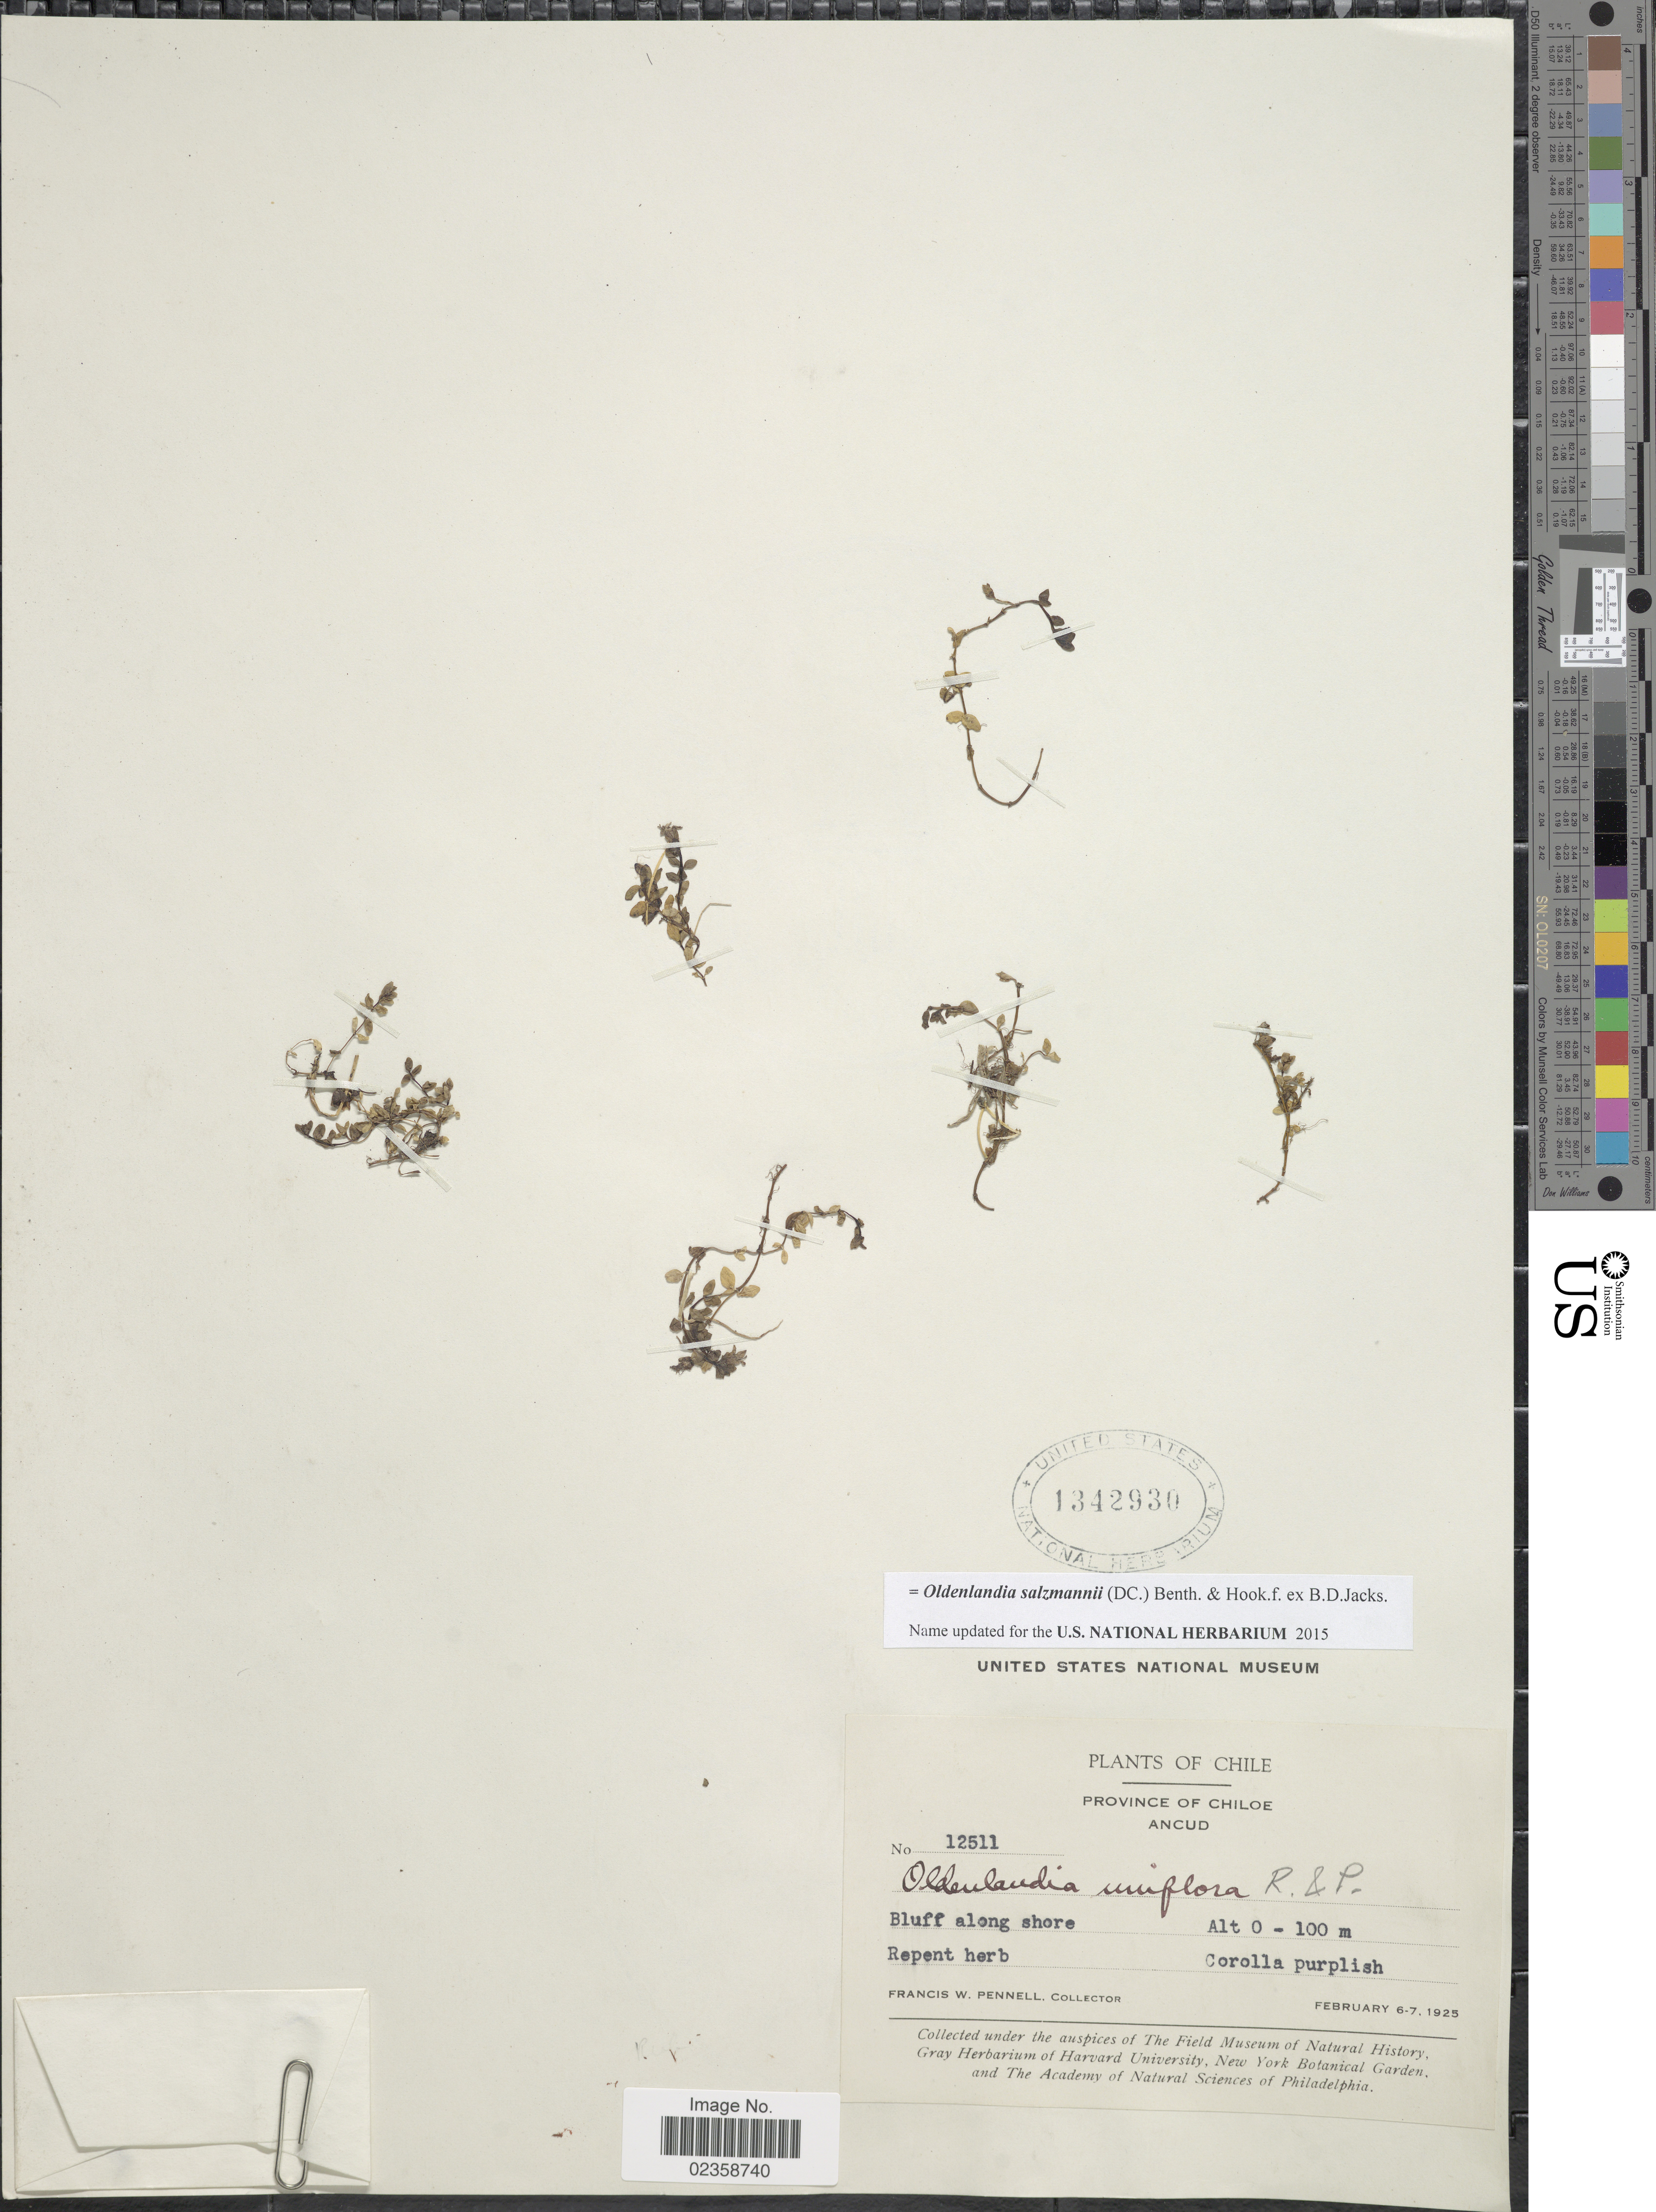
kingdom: Plantae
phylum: Tracheophyta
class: Magnoliopsida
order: Gentianales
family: Rubiaceae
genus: Oldenlandia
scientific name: Oldenlandia salzmannii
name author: (DC.) Benth. & Hook. f. ex B.D. Jacks.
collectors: F. W. Pennell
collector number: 12511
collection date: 1925-02-06/1925-02-07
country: Chile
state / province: Arica y Parinacota (XV)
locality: Province of Chiloe. Ancud. Bluff along shore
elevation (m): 0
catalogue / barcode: US 1342930